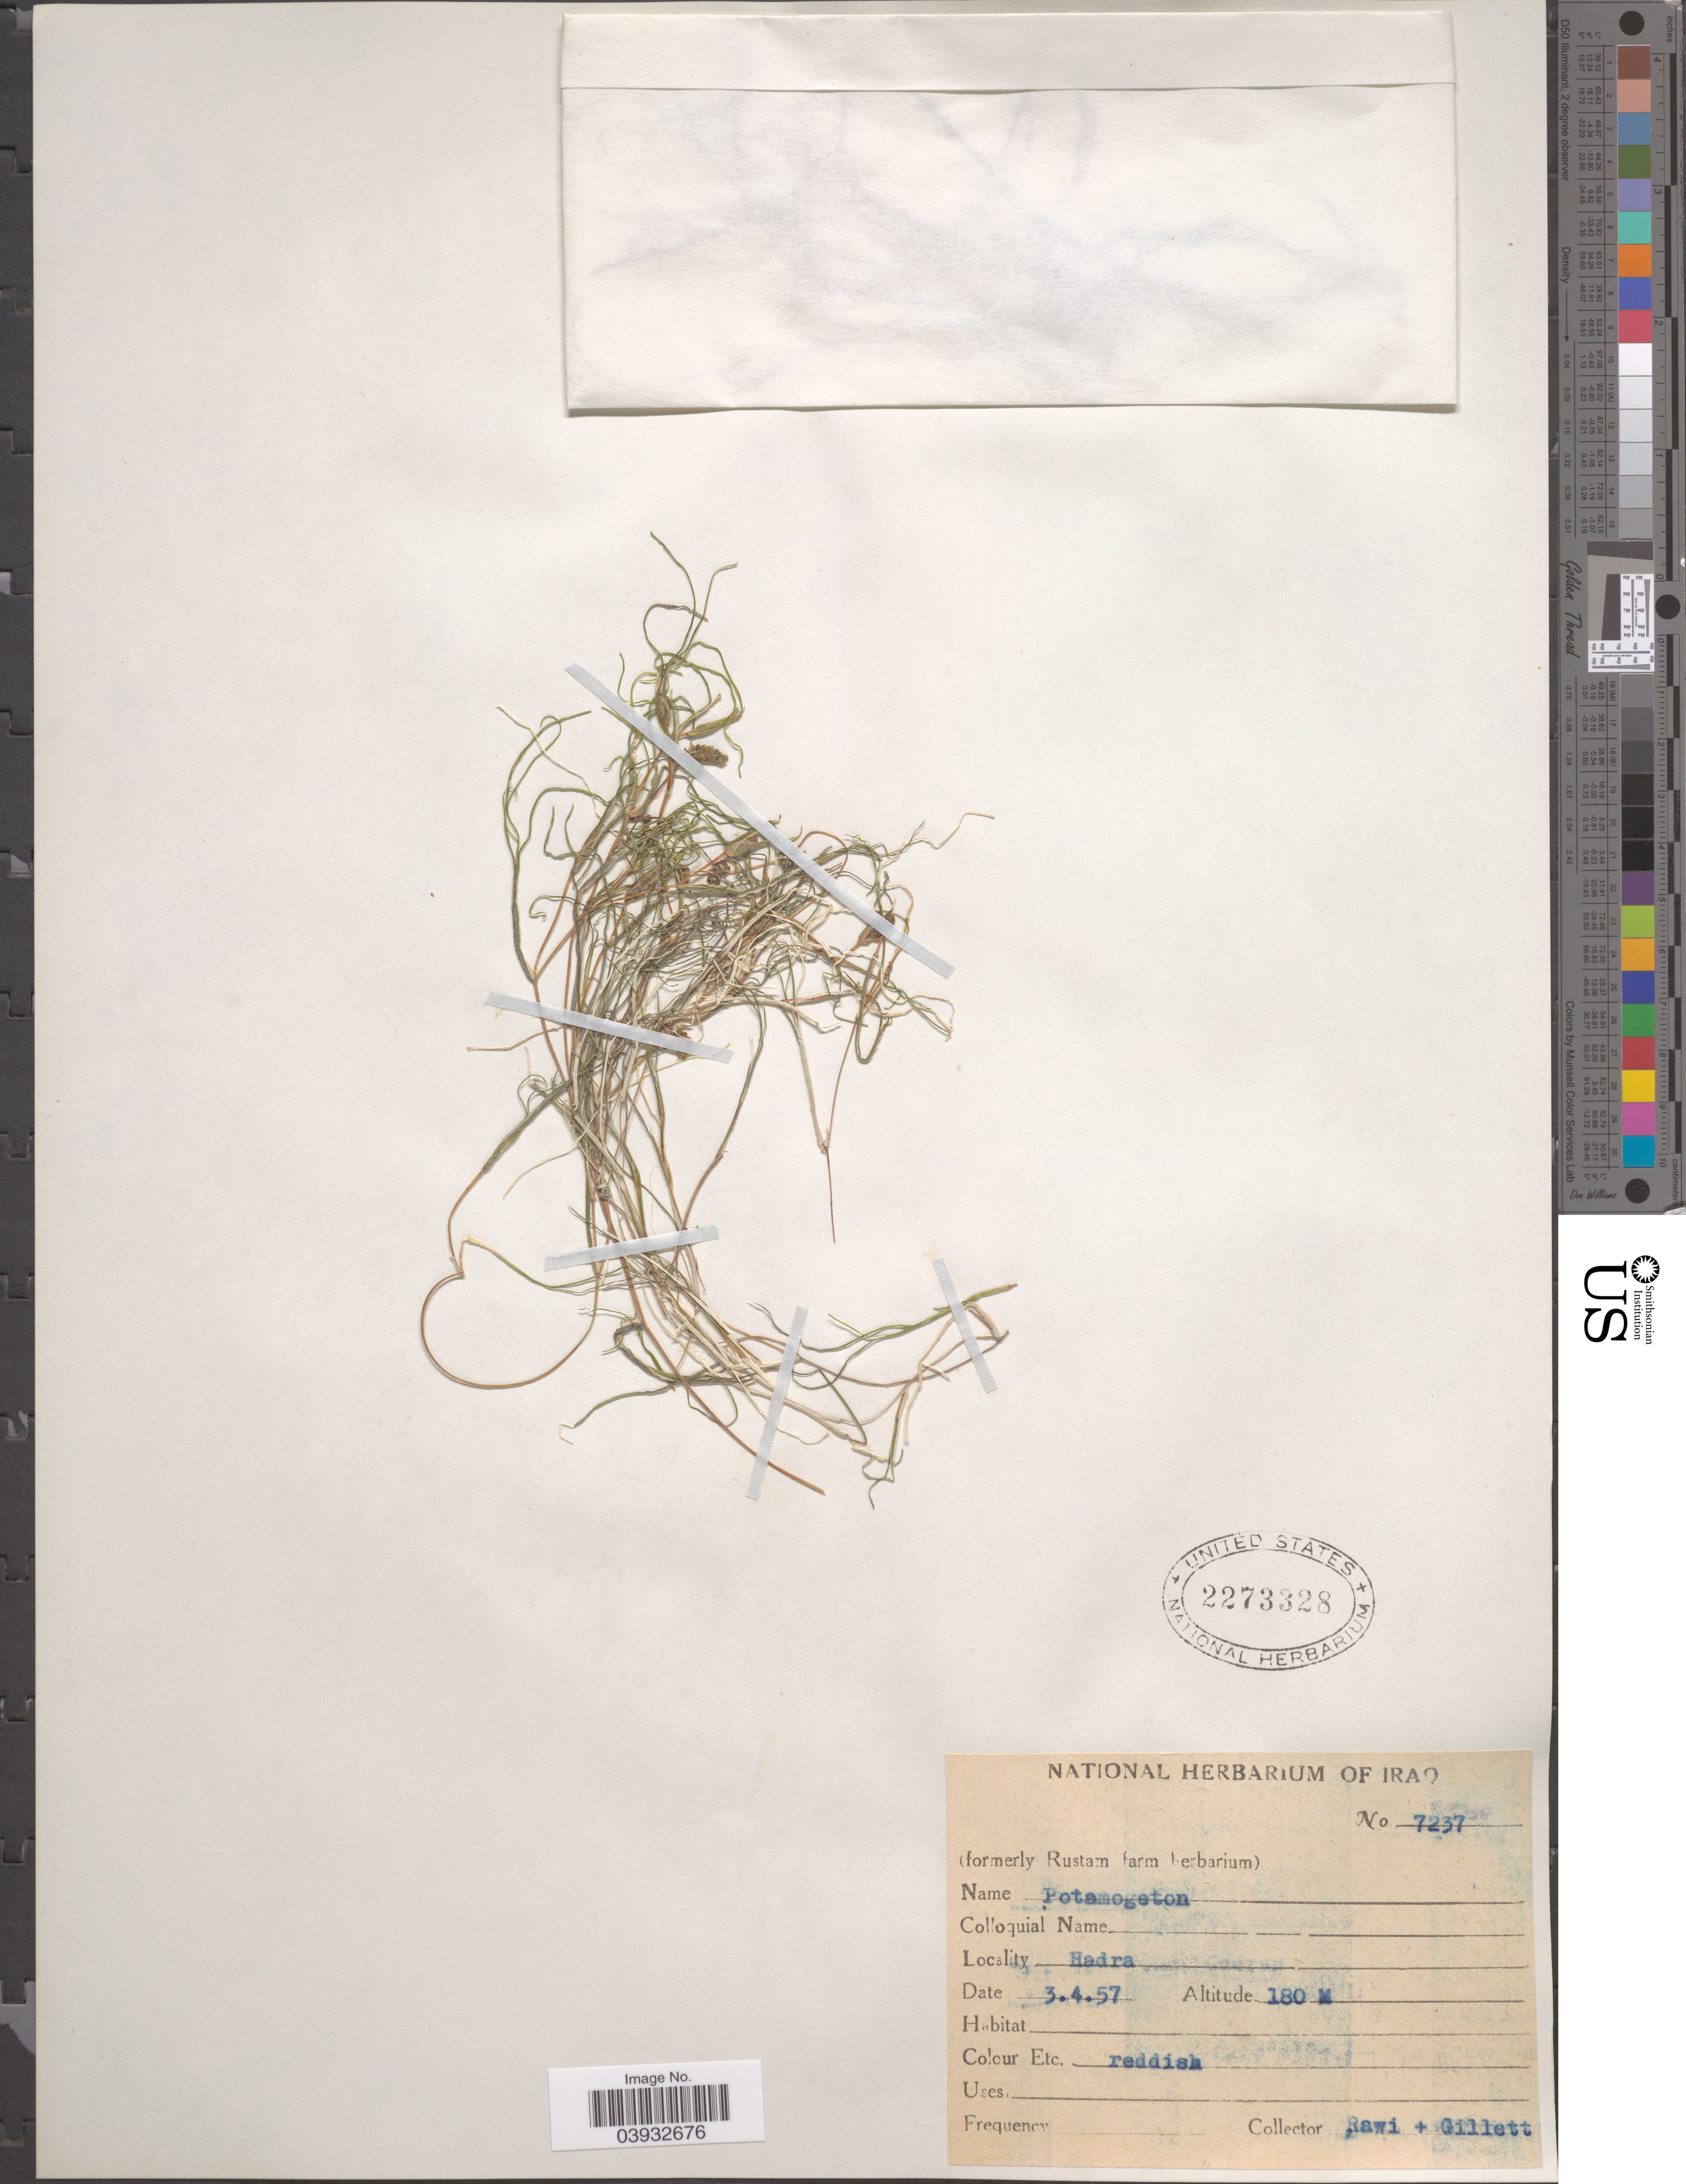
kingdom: Plantae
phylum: Tracheophyta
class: Liliopsida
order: Alismatales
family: Potamogetonaceae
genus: Potamogeton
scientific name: Potamogeton sp.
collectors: -. Rawi & Gillett, --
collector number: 7237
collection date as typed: Transcribed d/m/y: 3/4/57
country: Iraq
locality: Hadra.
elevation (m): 180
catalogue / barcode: US 2273328